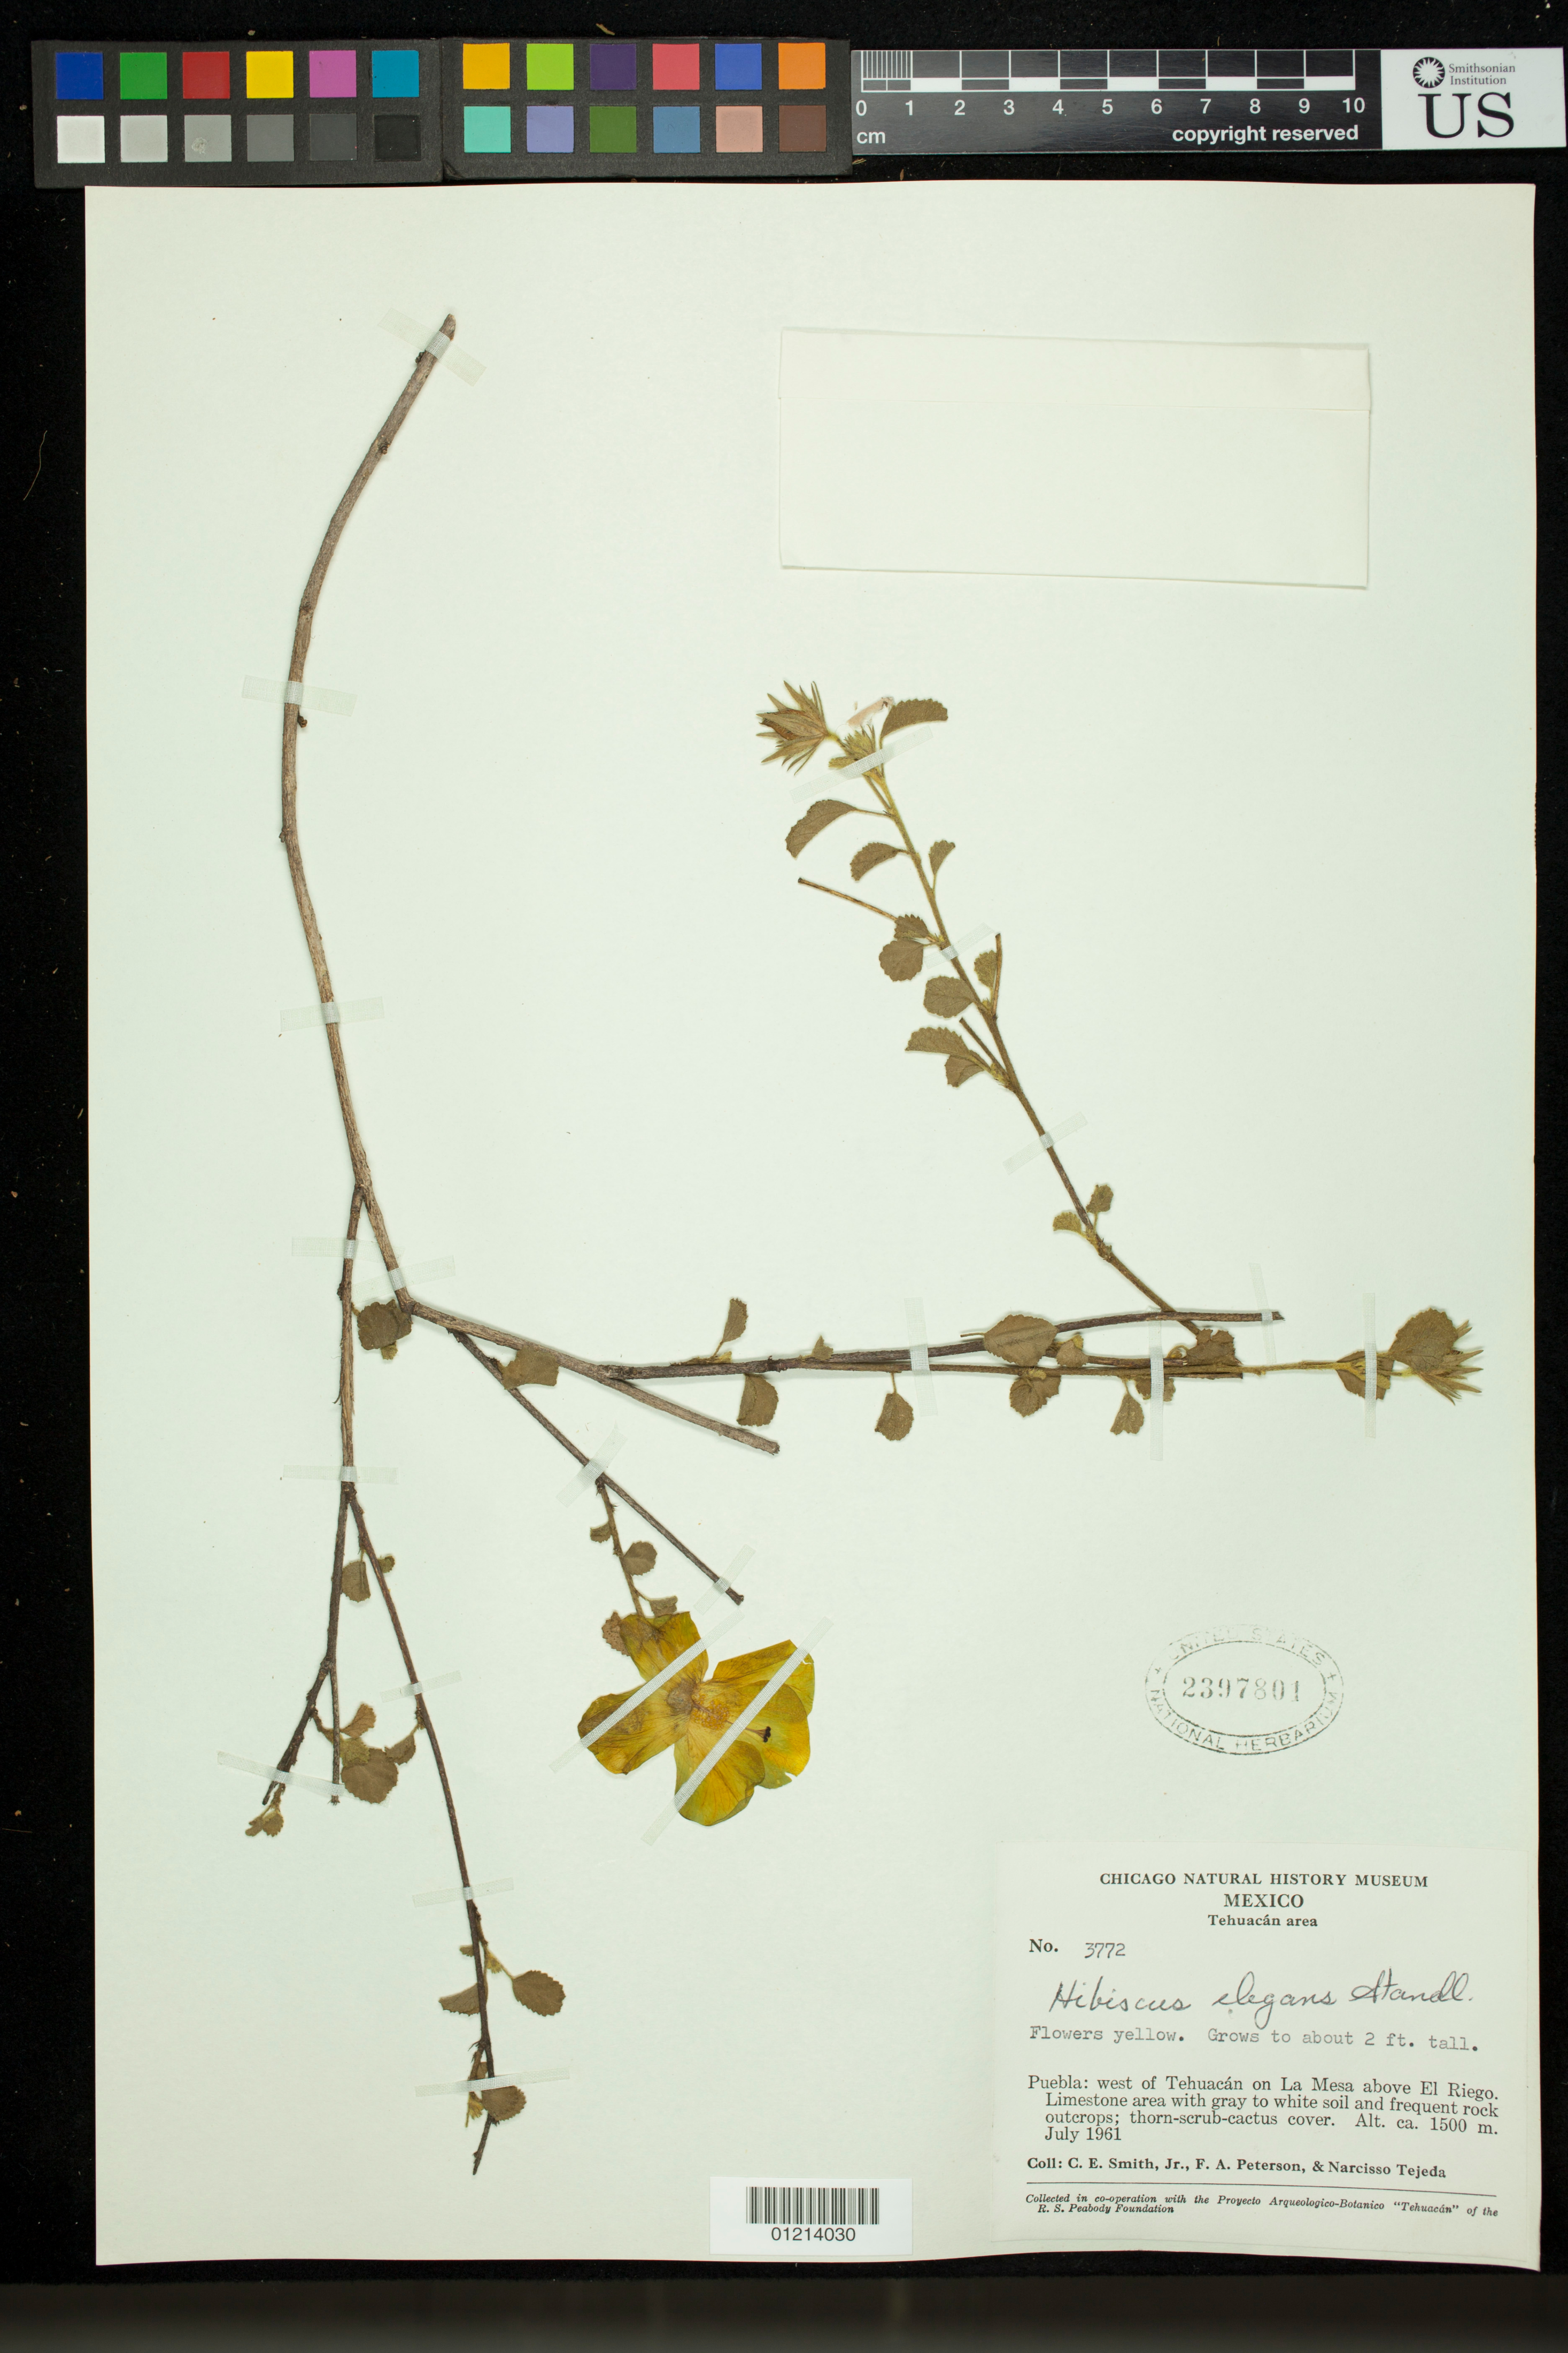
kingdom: Plantae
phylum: Tracheophyta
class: Magnoliopsida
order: Malvales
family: Malvaceae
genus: Hibiscus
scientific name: Hibiscus elegans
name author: Standl.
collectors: C. E. Smith Jr., F. A. Peterson & N. Tejeda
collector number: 3772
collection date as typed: Jul 1961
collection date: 1961-07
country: Mexico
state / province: Puebla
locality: Tehuacán area. Puebla: west of Tehuacán on La Mesa above El Riego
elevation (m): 1500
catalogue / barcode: US 2397801